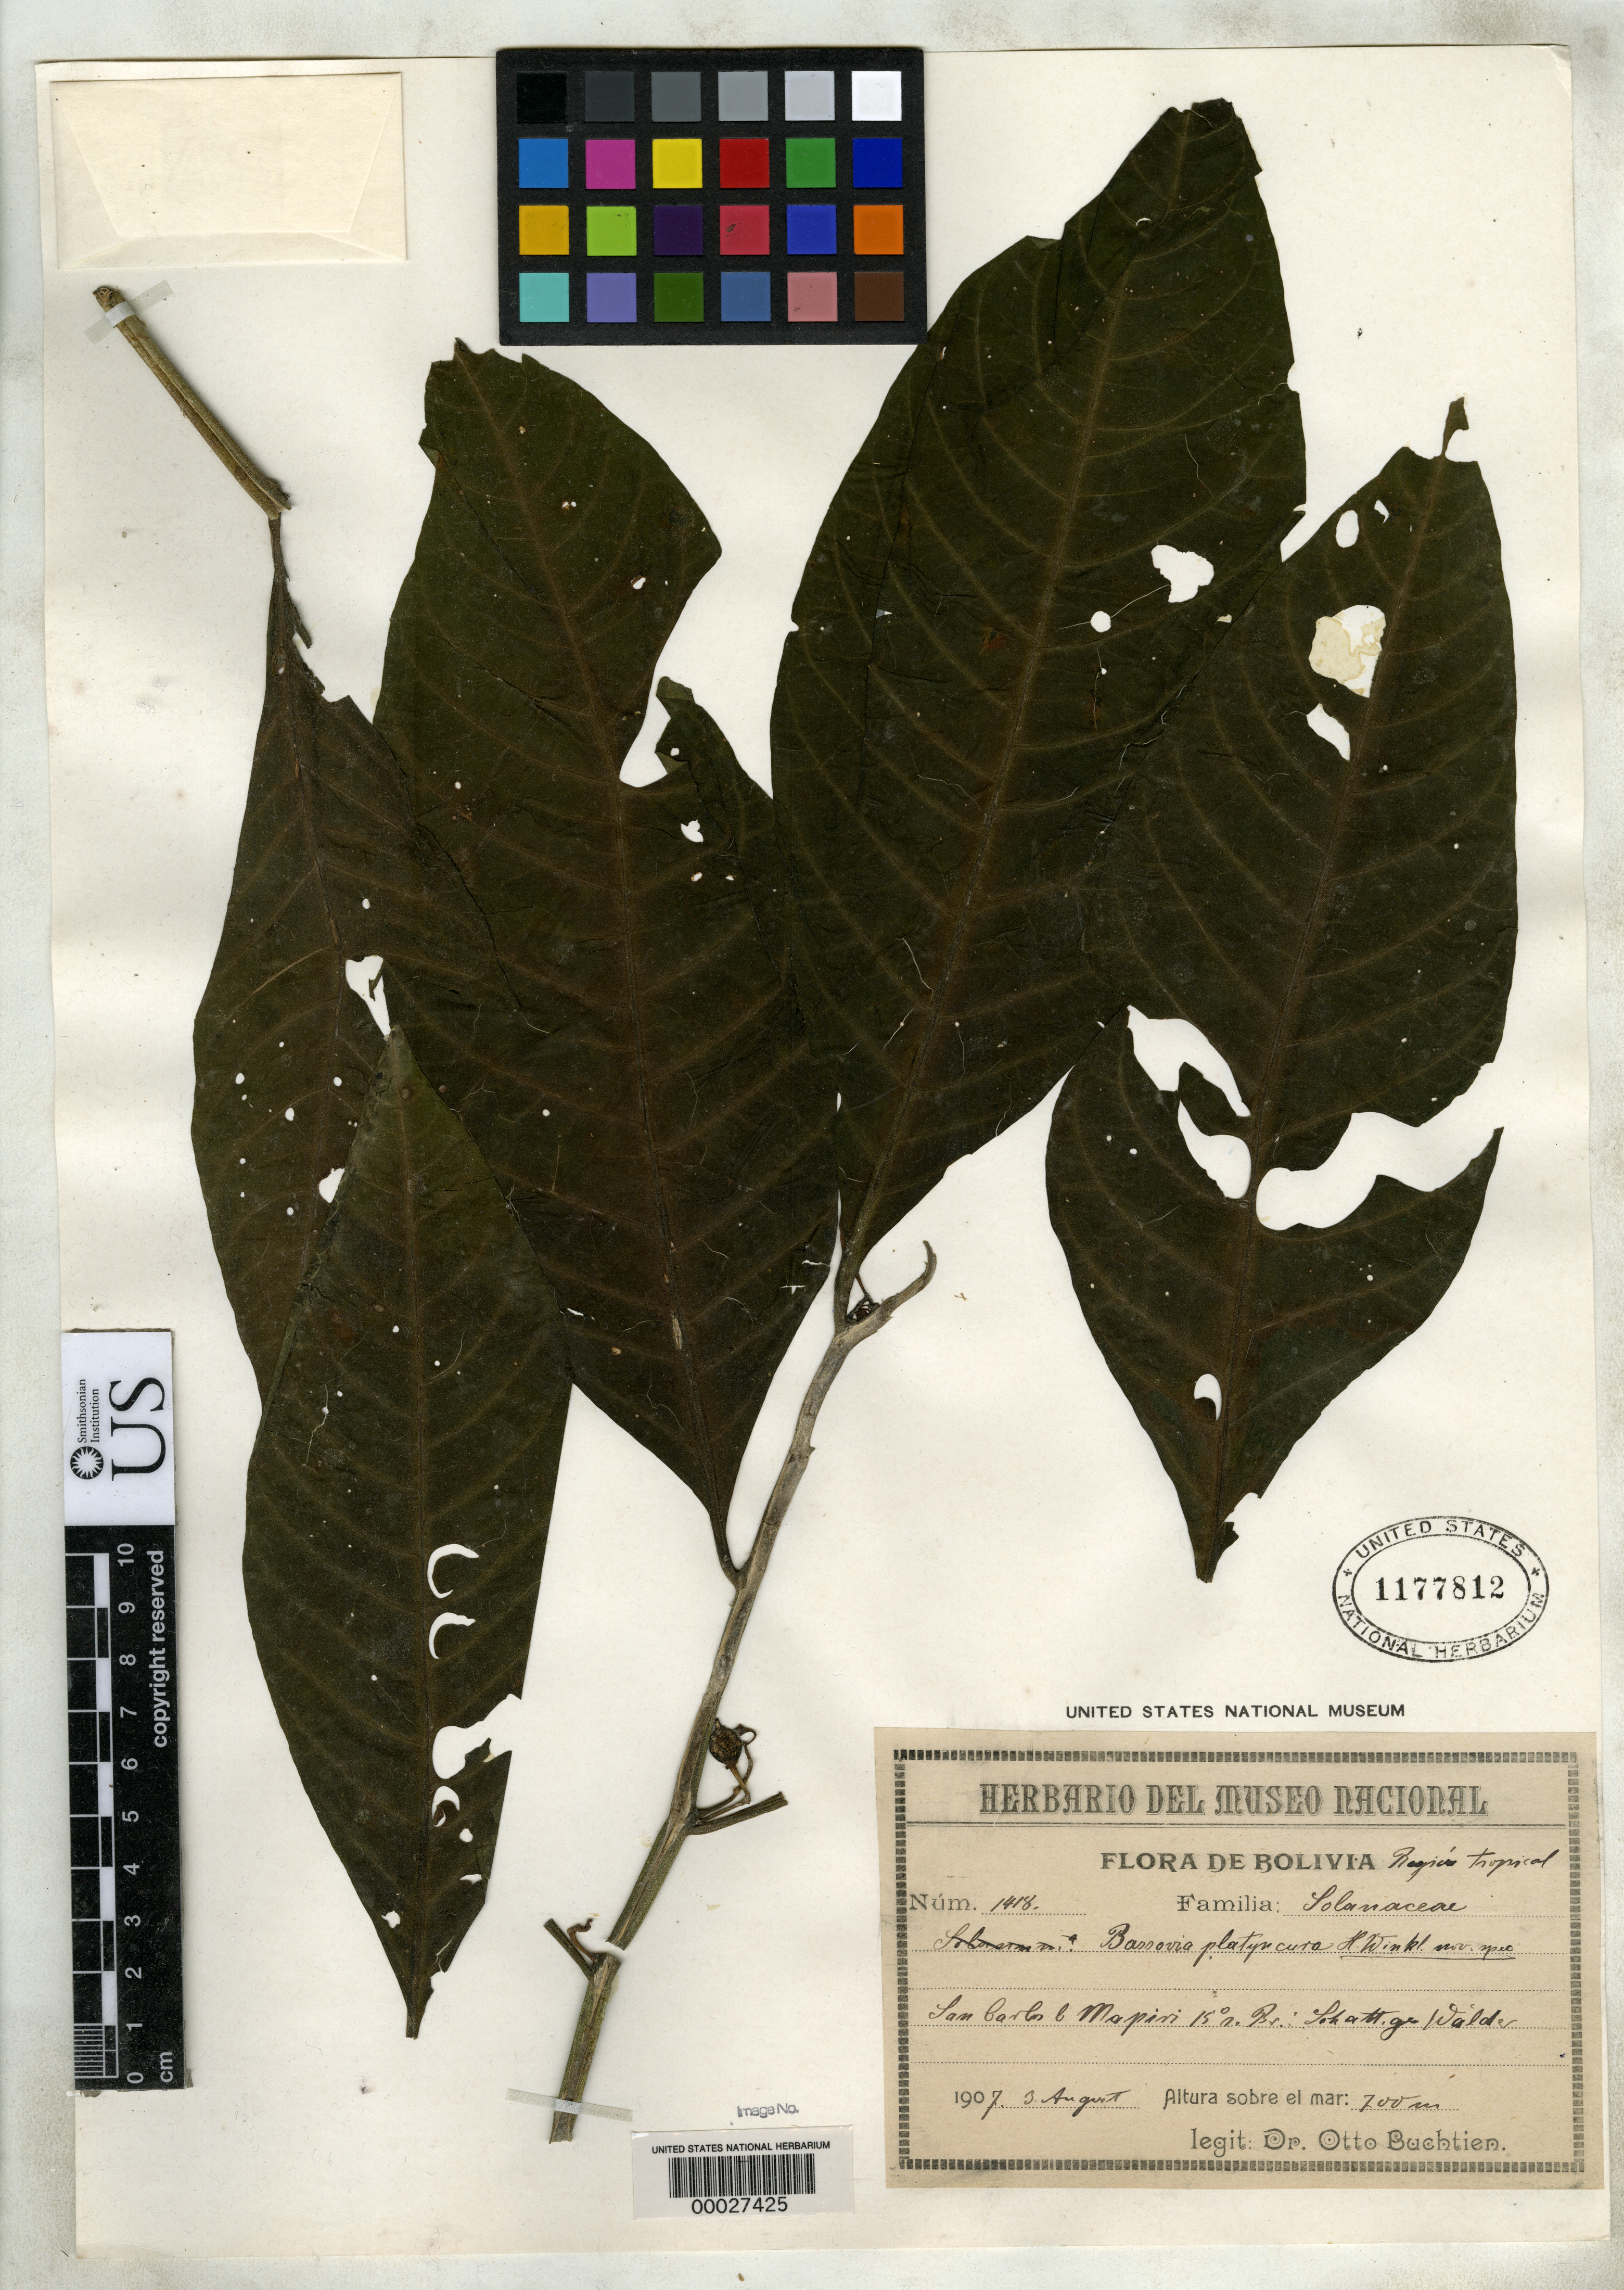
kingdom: Plantae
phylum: Tracheophyta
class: Magnoliopsida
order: Solanales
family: Solanaceae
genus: Bassovia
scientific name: Bassovia platyneura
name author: H.J.P. Winkl.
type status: Isotype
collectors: O. Buchtien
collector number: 1418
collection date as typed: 03 Aug 1907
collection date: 1907-08-03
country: Bolivia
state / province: La Paz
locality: San Carlos, Mapiri.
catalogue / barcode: US 1177812